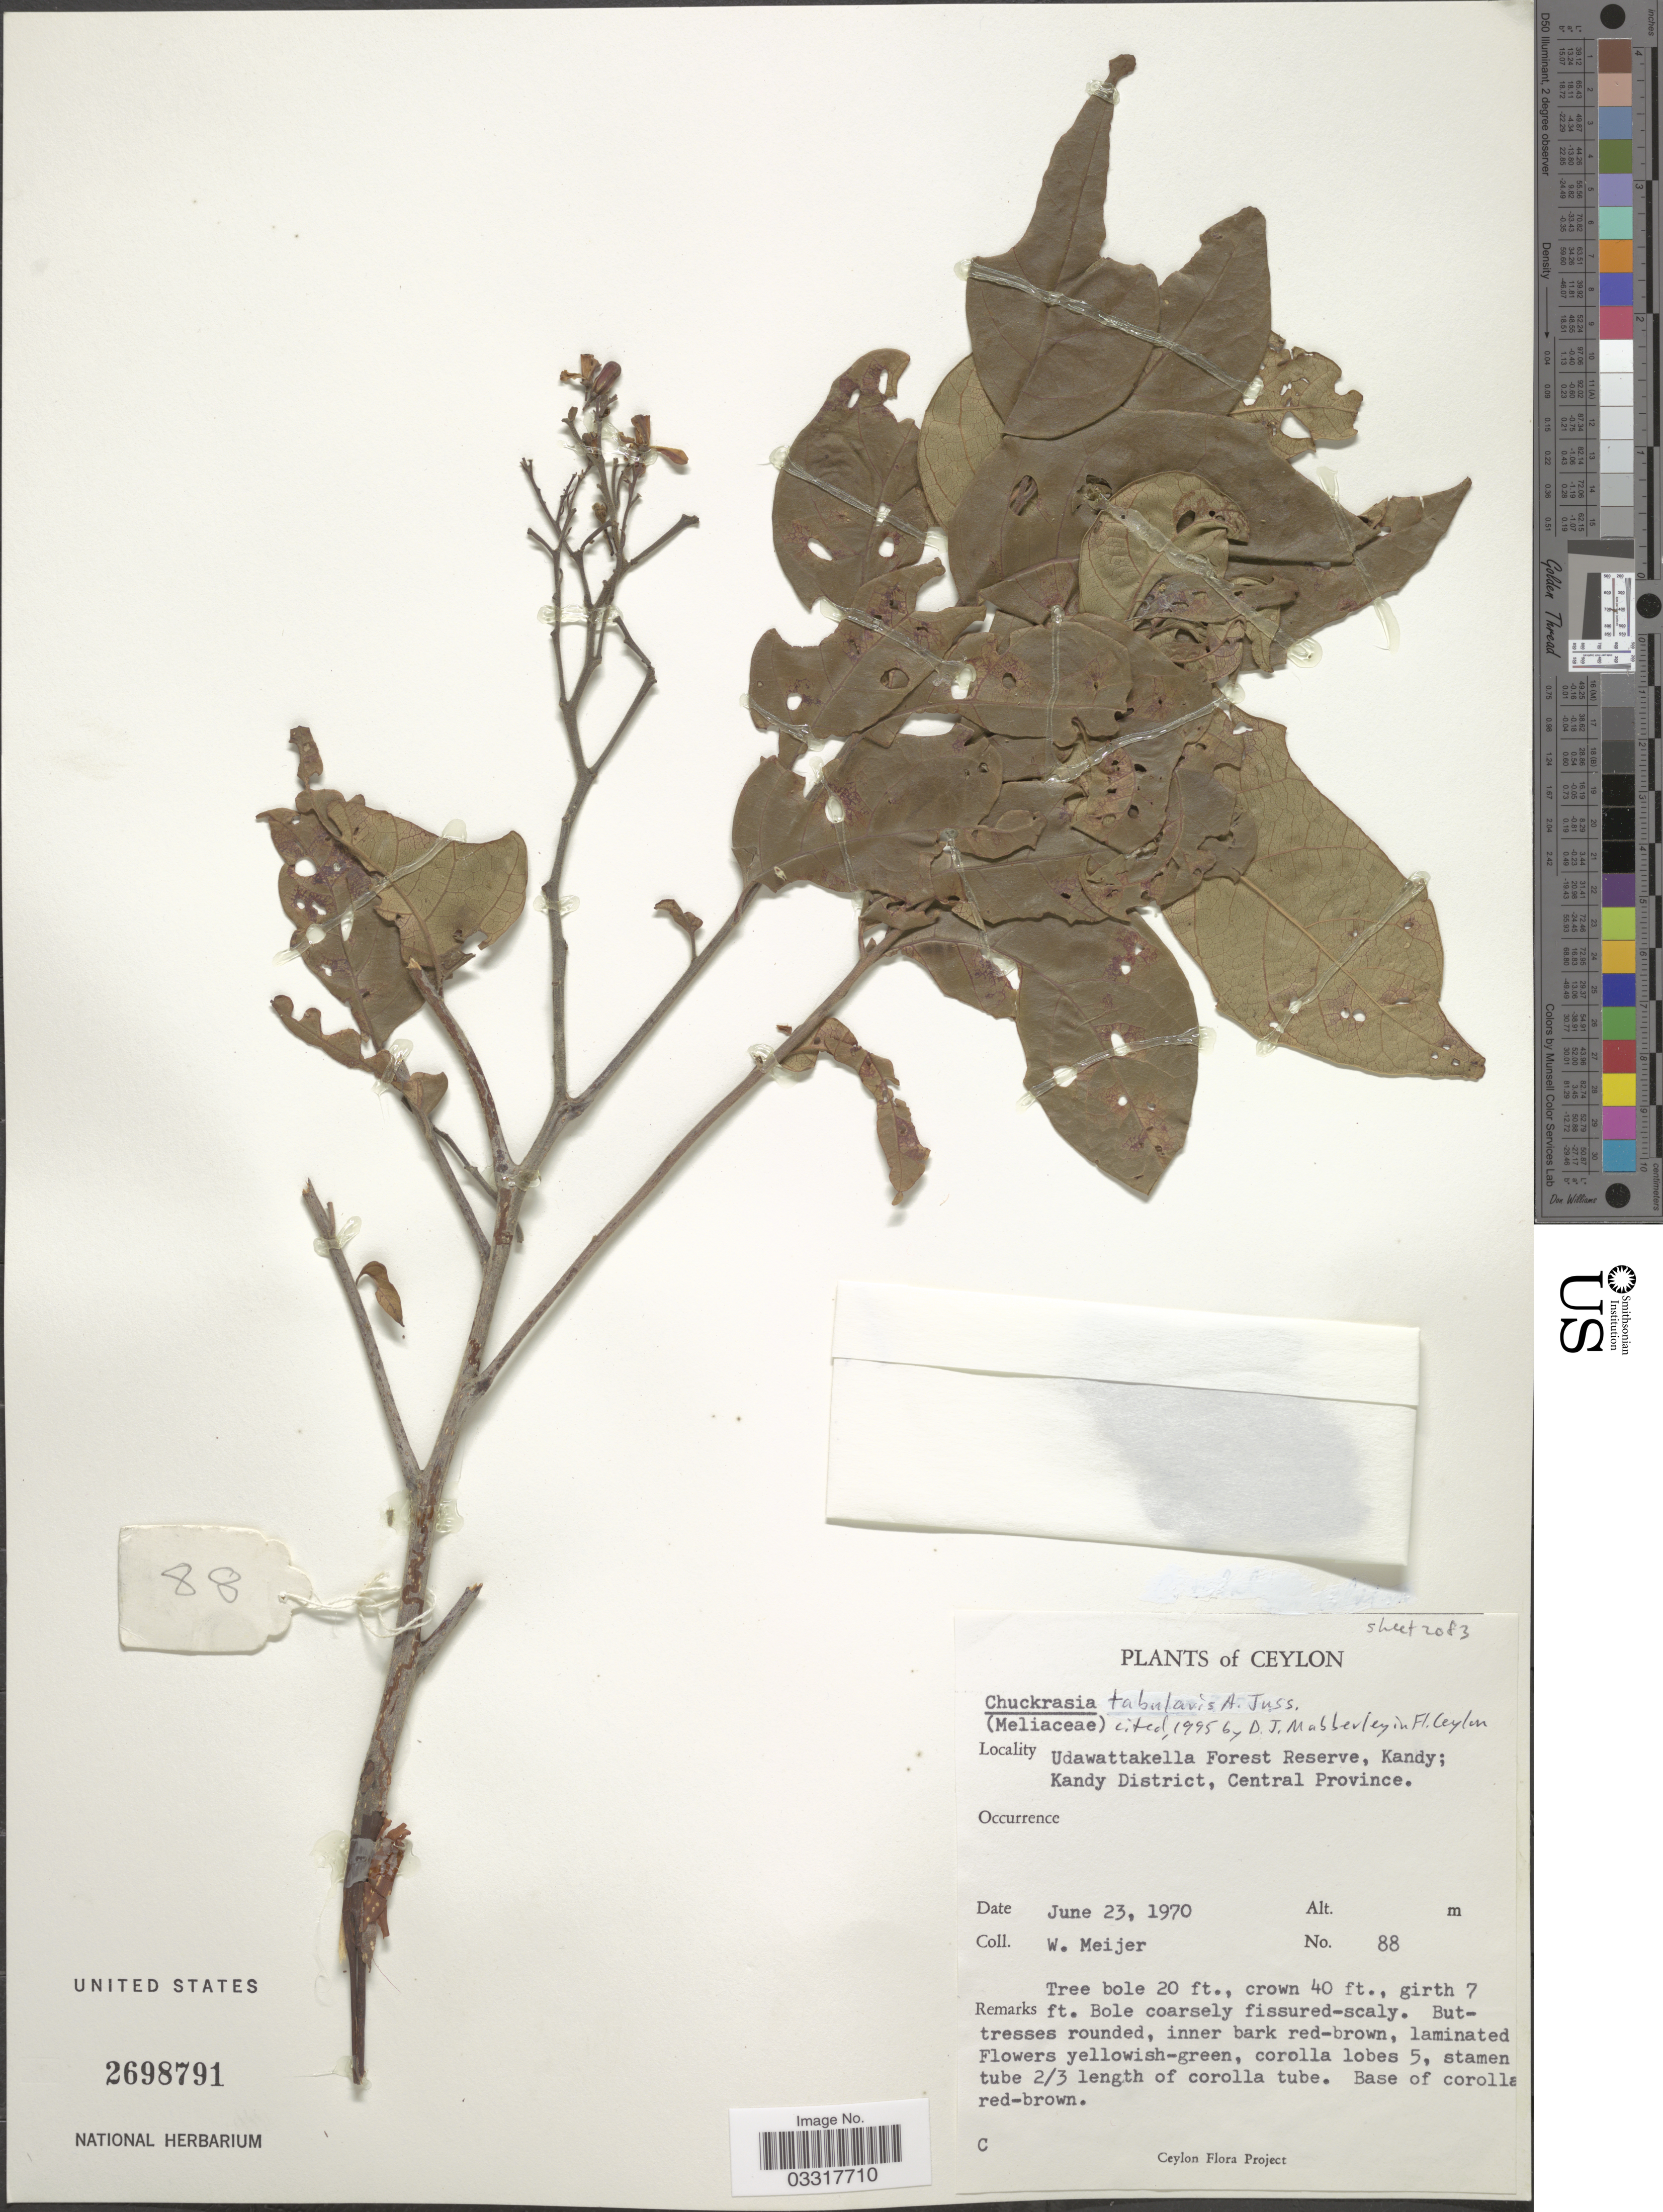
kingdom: Plantae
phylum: Tracheophyta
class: Magnoliopsida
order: Sapindales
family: Meliaceae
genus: Chukrasia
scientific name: Chukrasia tabularis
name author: A. Juss.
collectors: W. Meijer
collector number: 88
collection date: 1970-06-23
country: Sri Lanka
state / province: Central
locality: Ceylon, Udawattakella Forest Reserve, Kandy; Kandy District.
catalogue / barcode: US 2698791